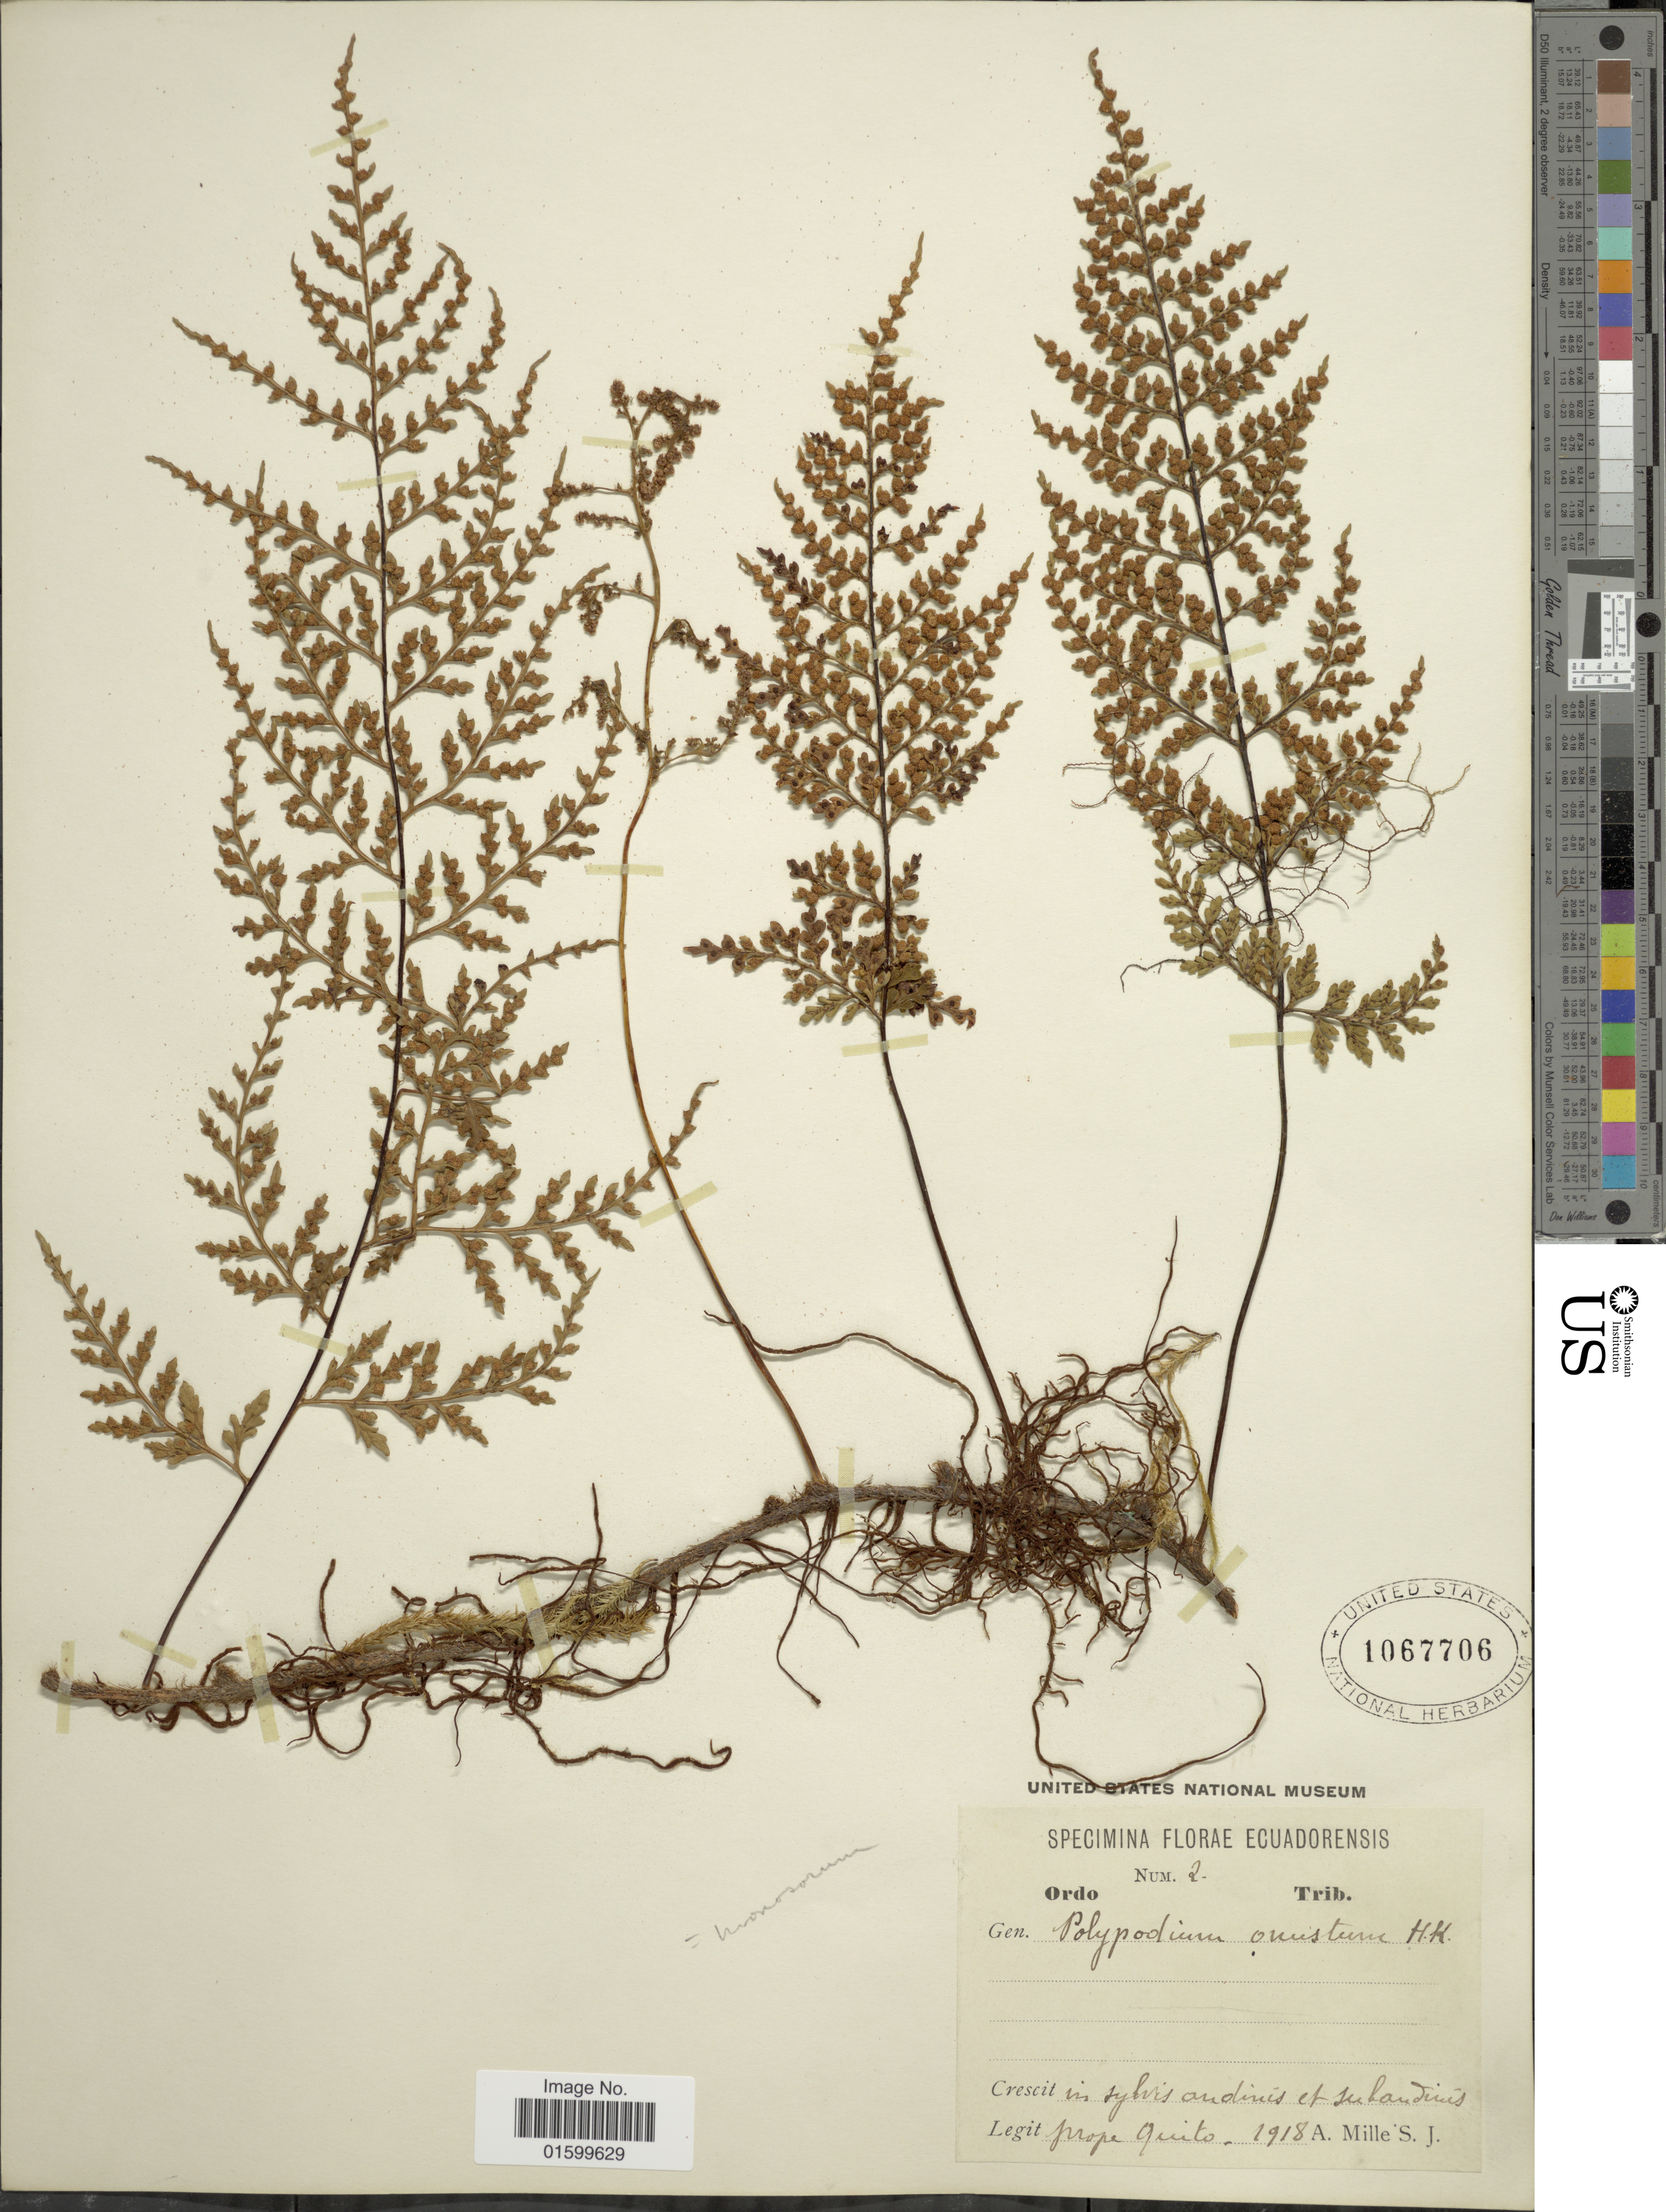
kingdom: Plantae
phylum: Tracheophyta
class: Polypodiopsida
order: Polypodiales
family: Polypodiaceae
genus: Pleopeltis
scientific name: Pleopeltis monosora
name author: (Desv.) A.R. Sm.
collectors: A. Mille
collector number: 2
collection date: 1918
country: Ecuador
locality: Ecuadorensis, prope Quito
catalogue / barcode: US 1067706